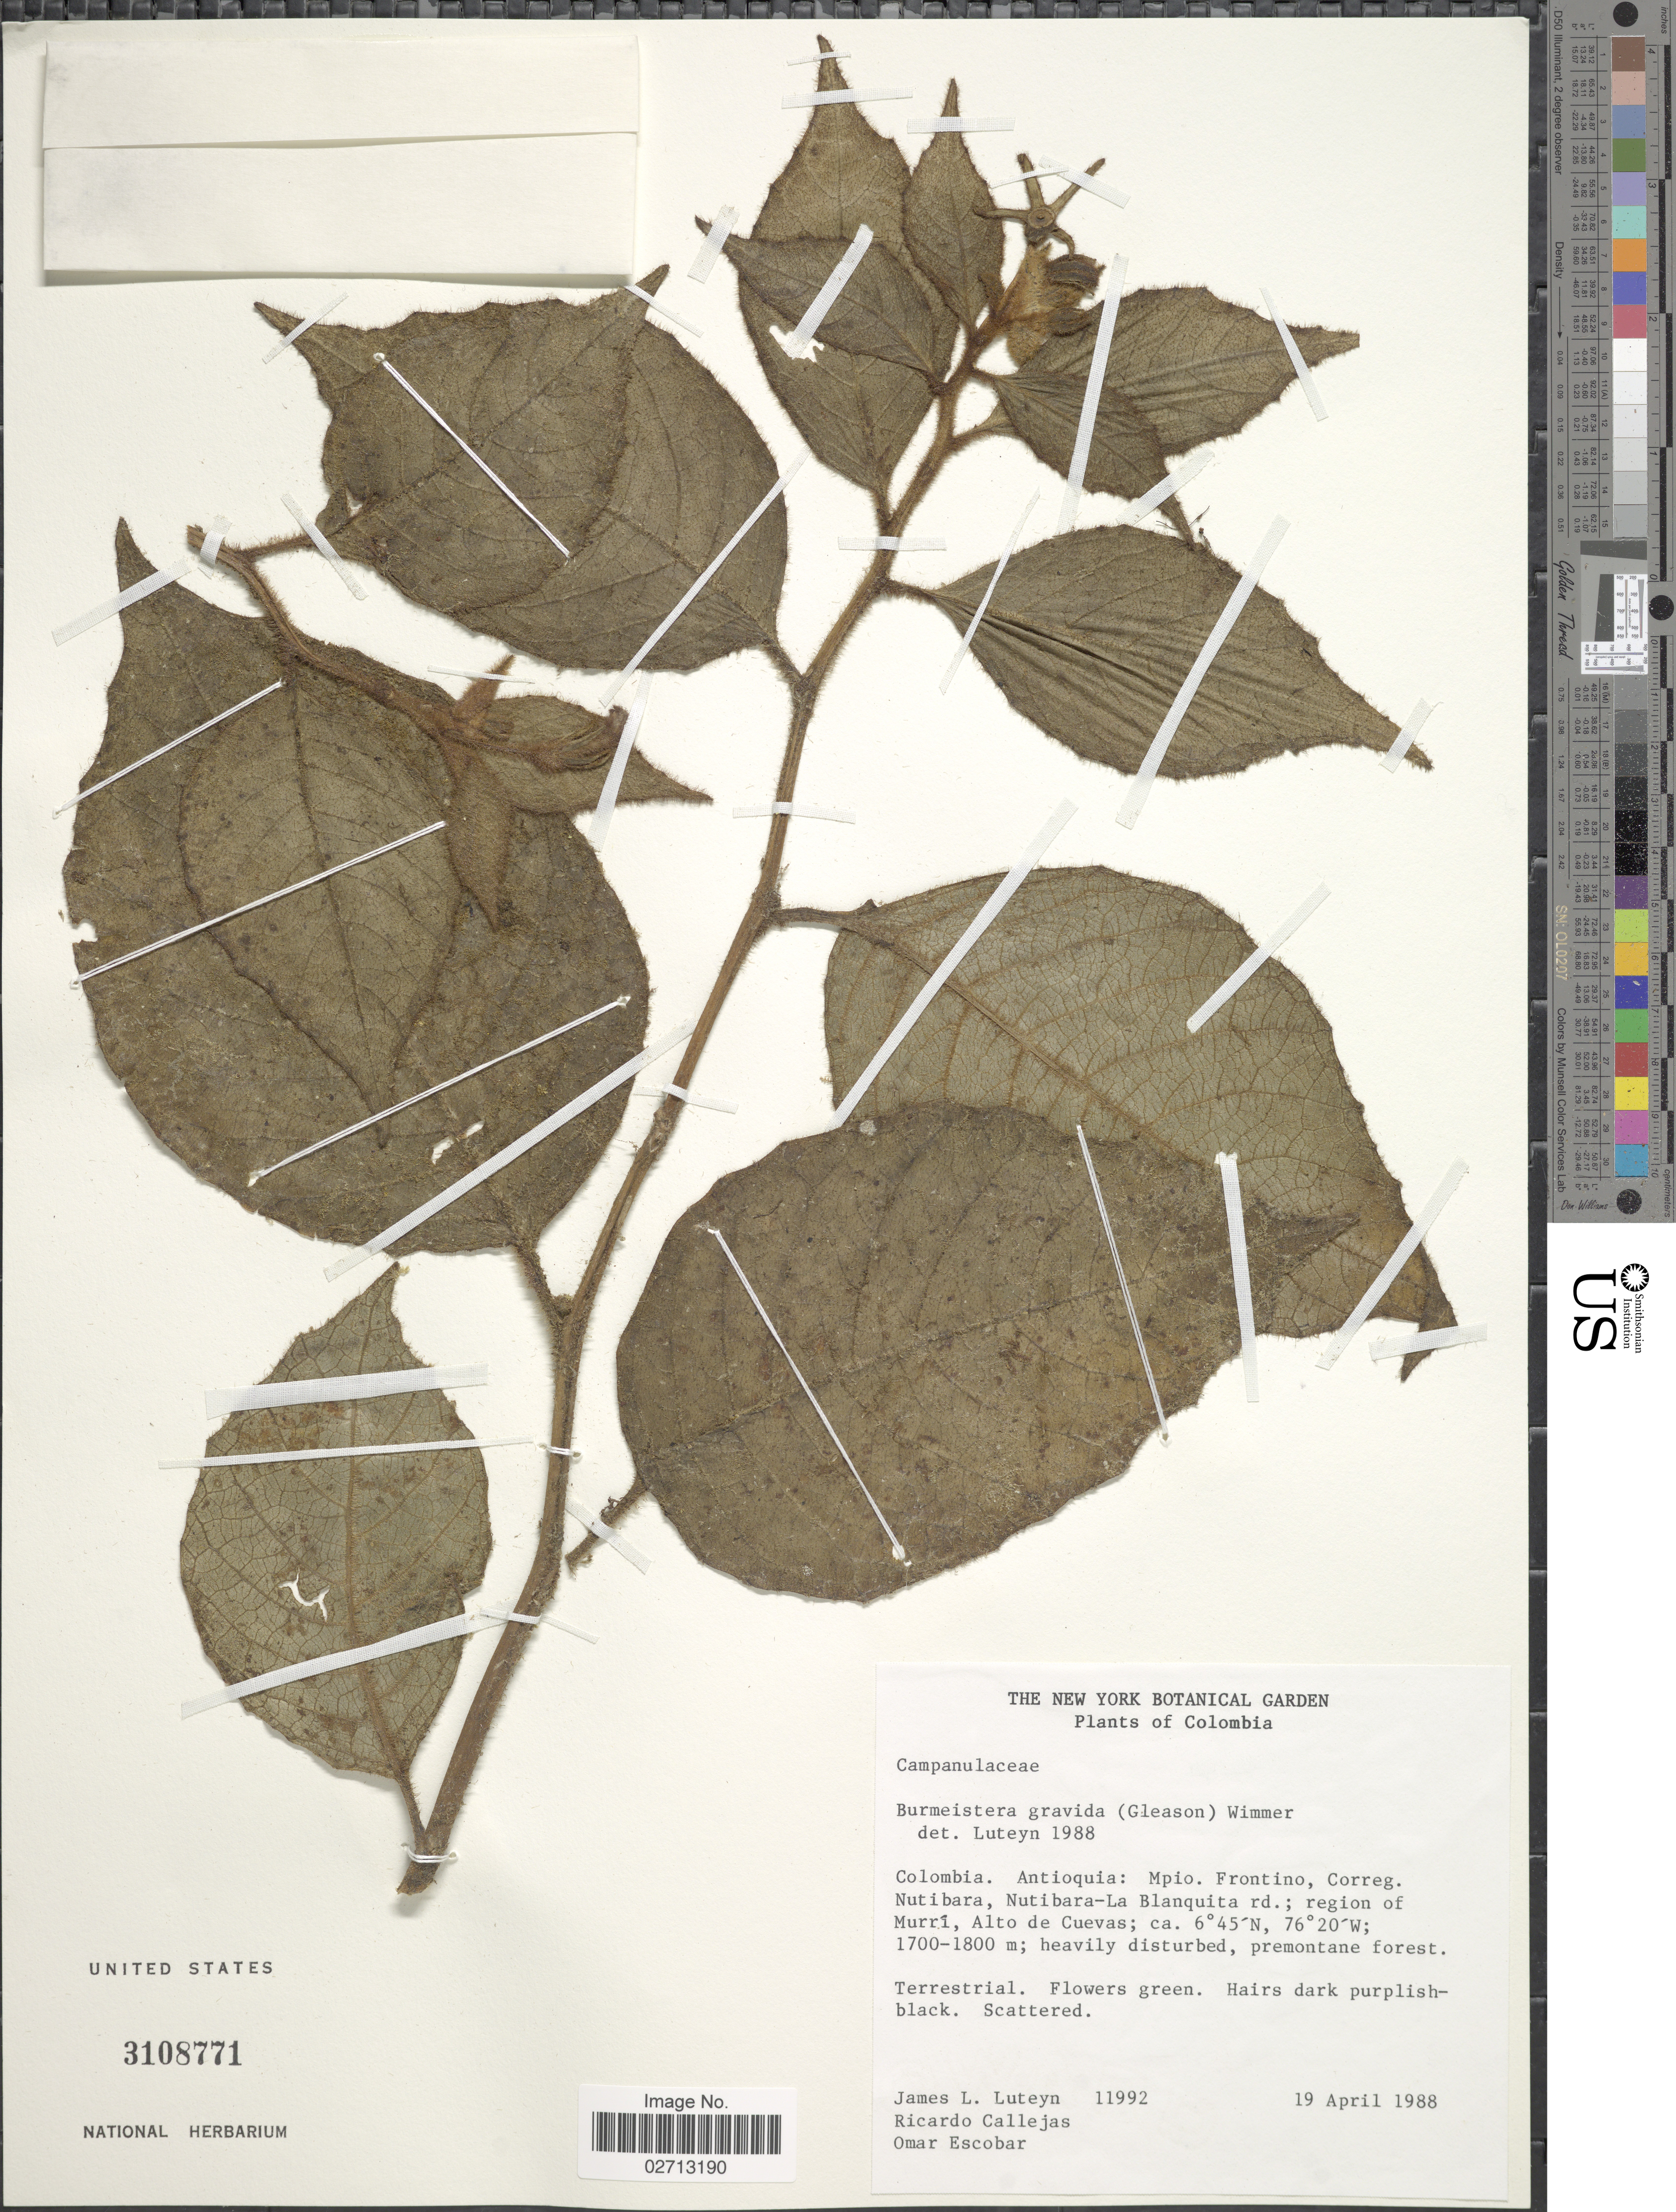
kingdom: Plantae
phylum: Tracheophyta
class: Magnoliopsida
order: Asterales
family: Campanulaceae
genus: Burmeistera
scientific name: Burmeistera gravida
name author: (Gleason) E. Wimm.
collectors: J. L. Luteyn, R. Callejas & O. D. Escobar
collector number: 11992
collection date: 1988-04-19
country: Colombia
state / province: Antioquia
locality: Mpio. Frontino, Correg. Nutibara, Nutibara - La Blanquita rd.; region of Murrí, Alto de Cuevas.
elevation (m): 1700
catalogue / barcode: US 3108771